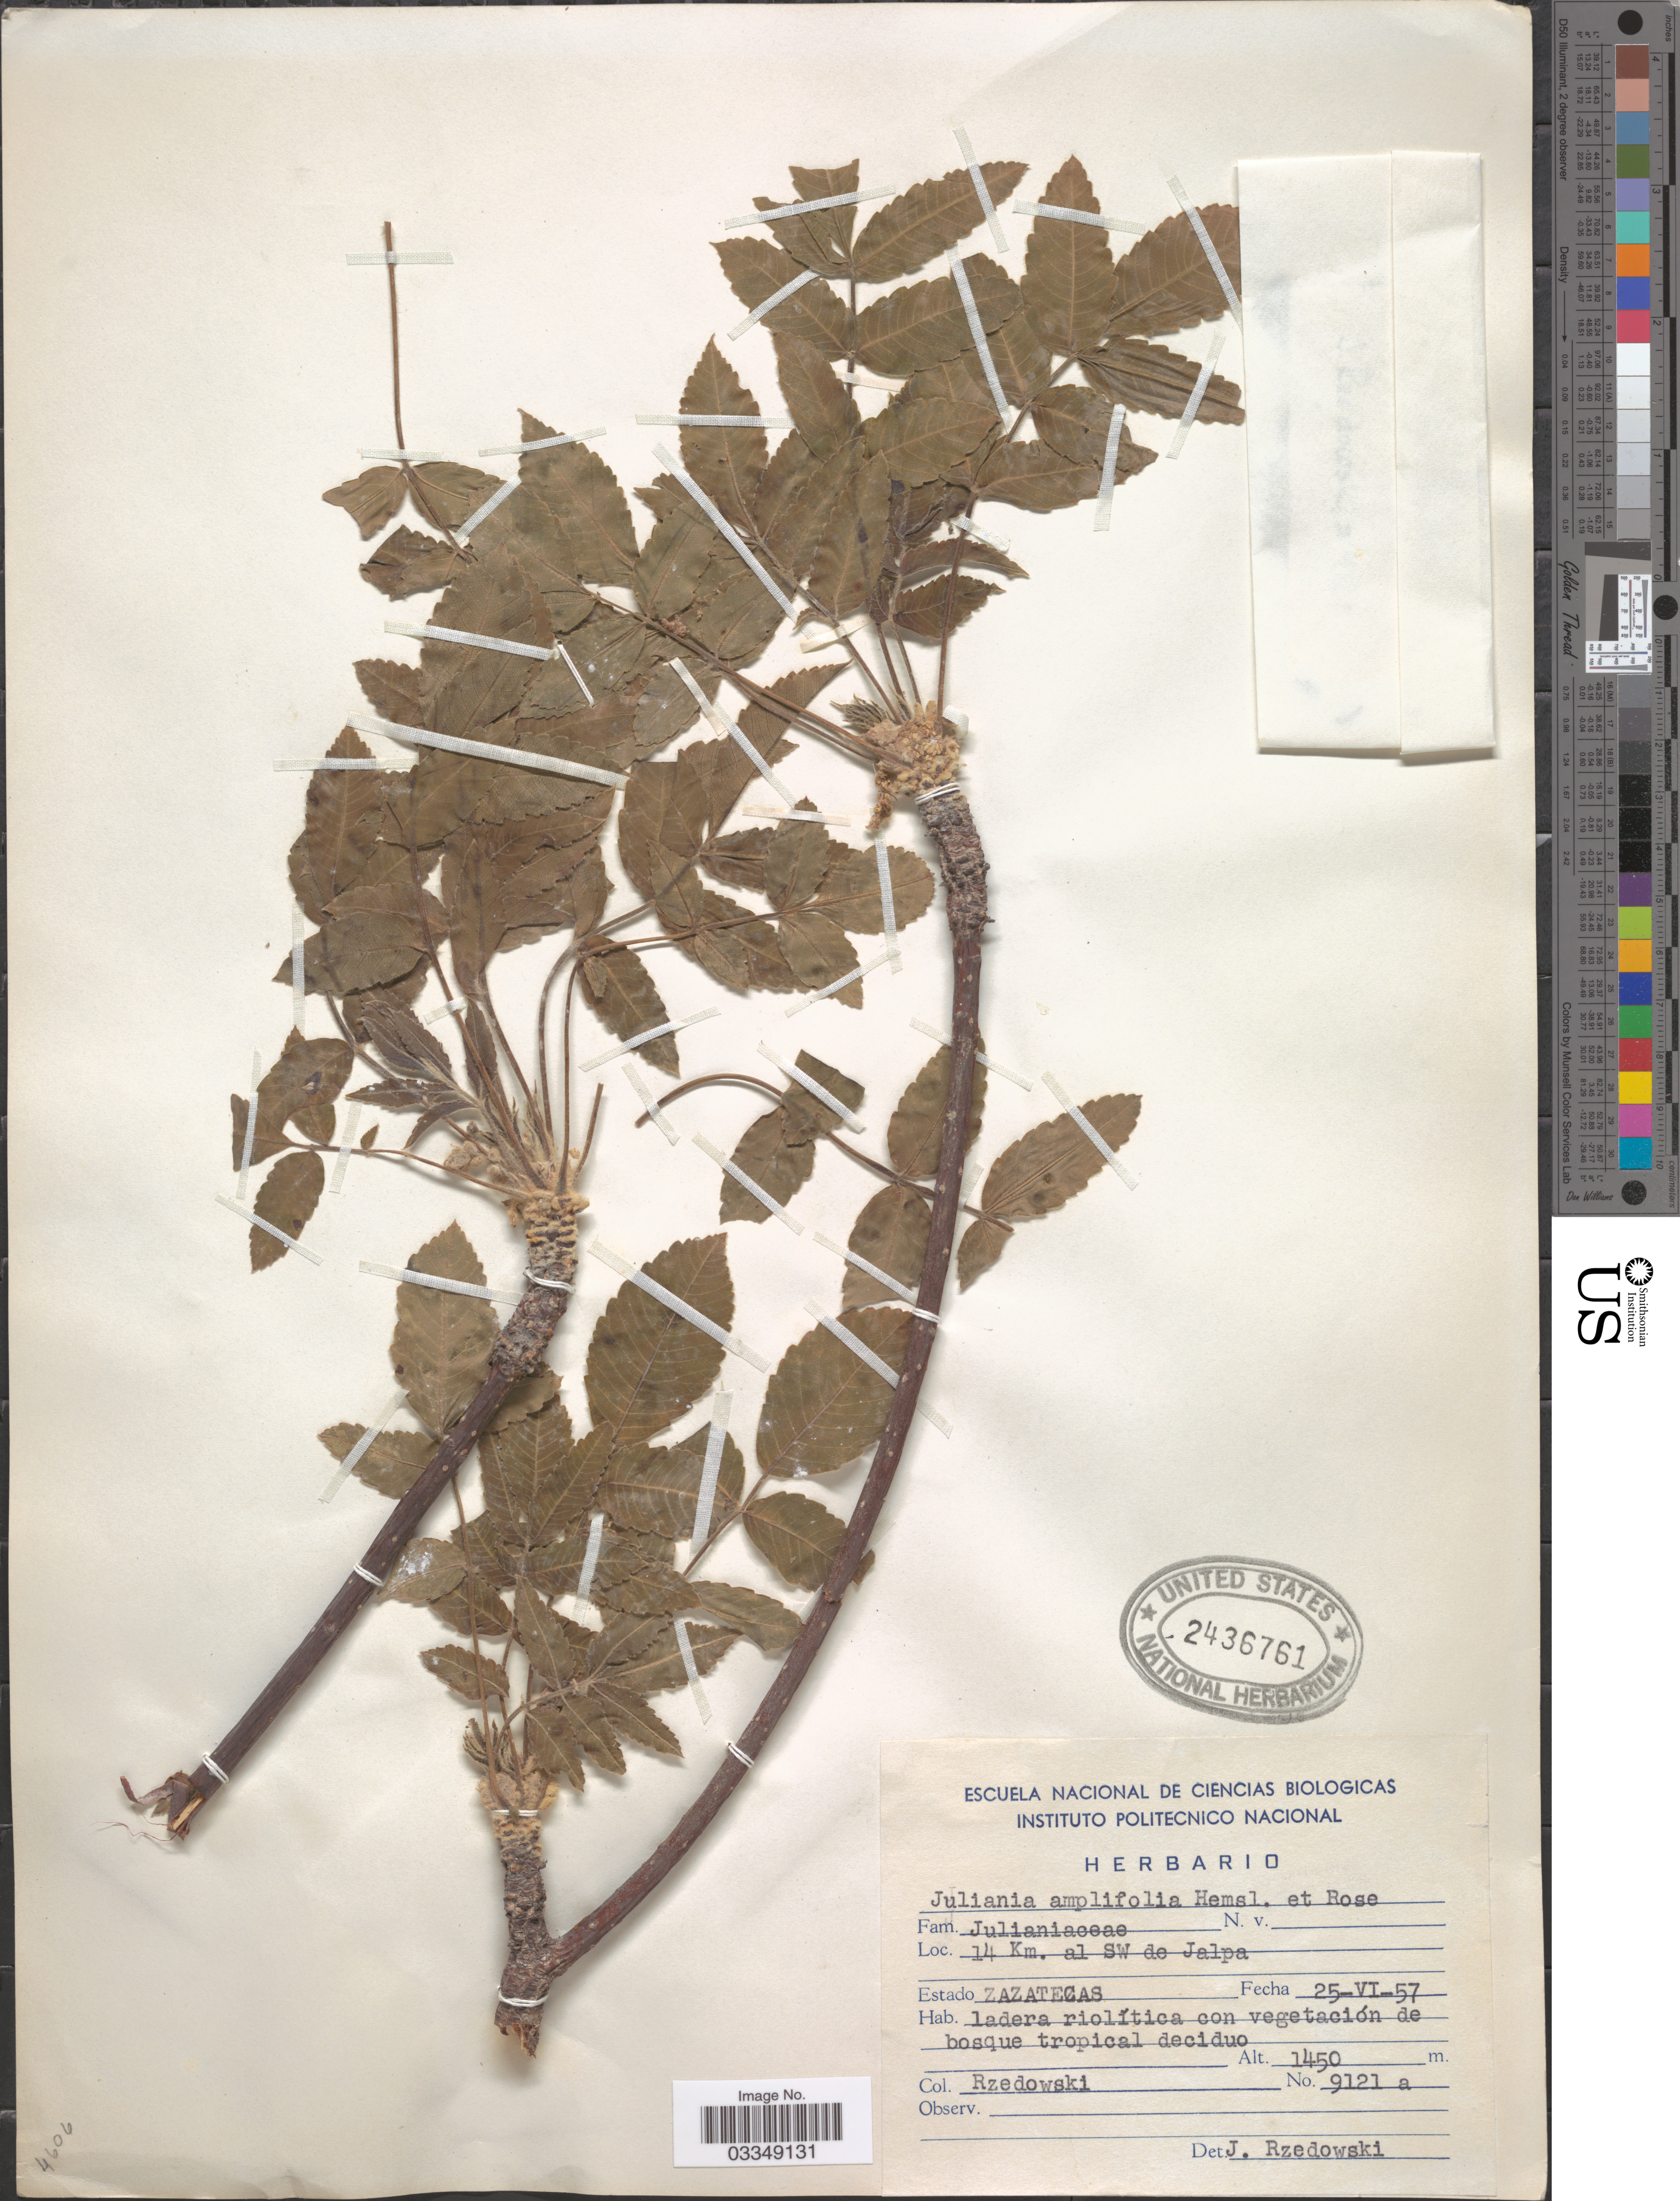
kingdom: Plantae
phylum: Tracheophyta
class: Magnoliopsida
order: Sapindales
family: Anacardiaceae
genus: Amphipterygium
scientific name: Amphipterygium amplifolium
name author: (Hemsl. & Rose) Hemsl. & Rose ex Standl.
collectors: Rzedowski, --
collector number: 9121a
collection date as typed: Transcribed d/m/y: 25/6/57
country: Mexico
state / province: Zacatecas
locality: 14 Km. al SW de Jalpa. Estado Zazatecas.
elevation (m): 1450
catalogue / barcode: US 2436761